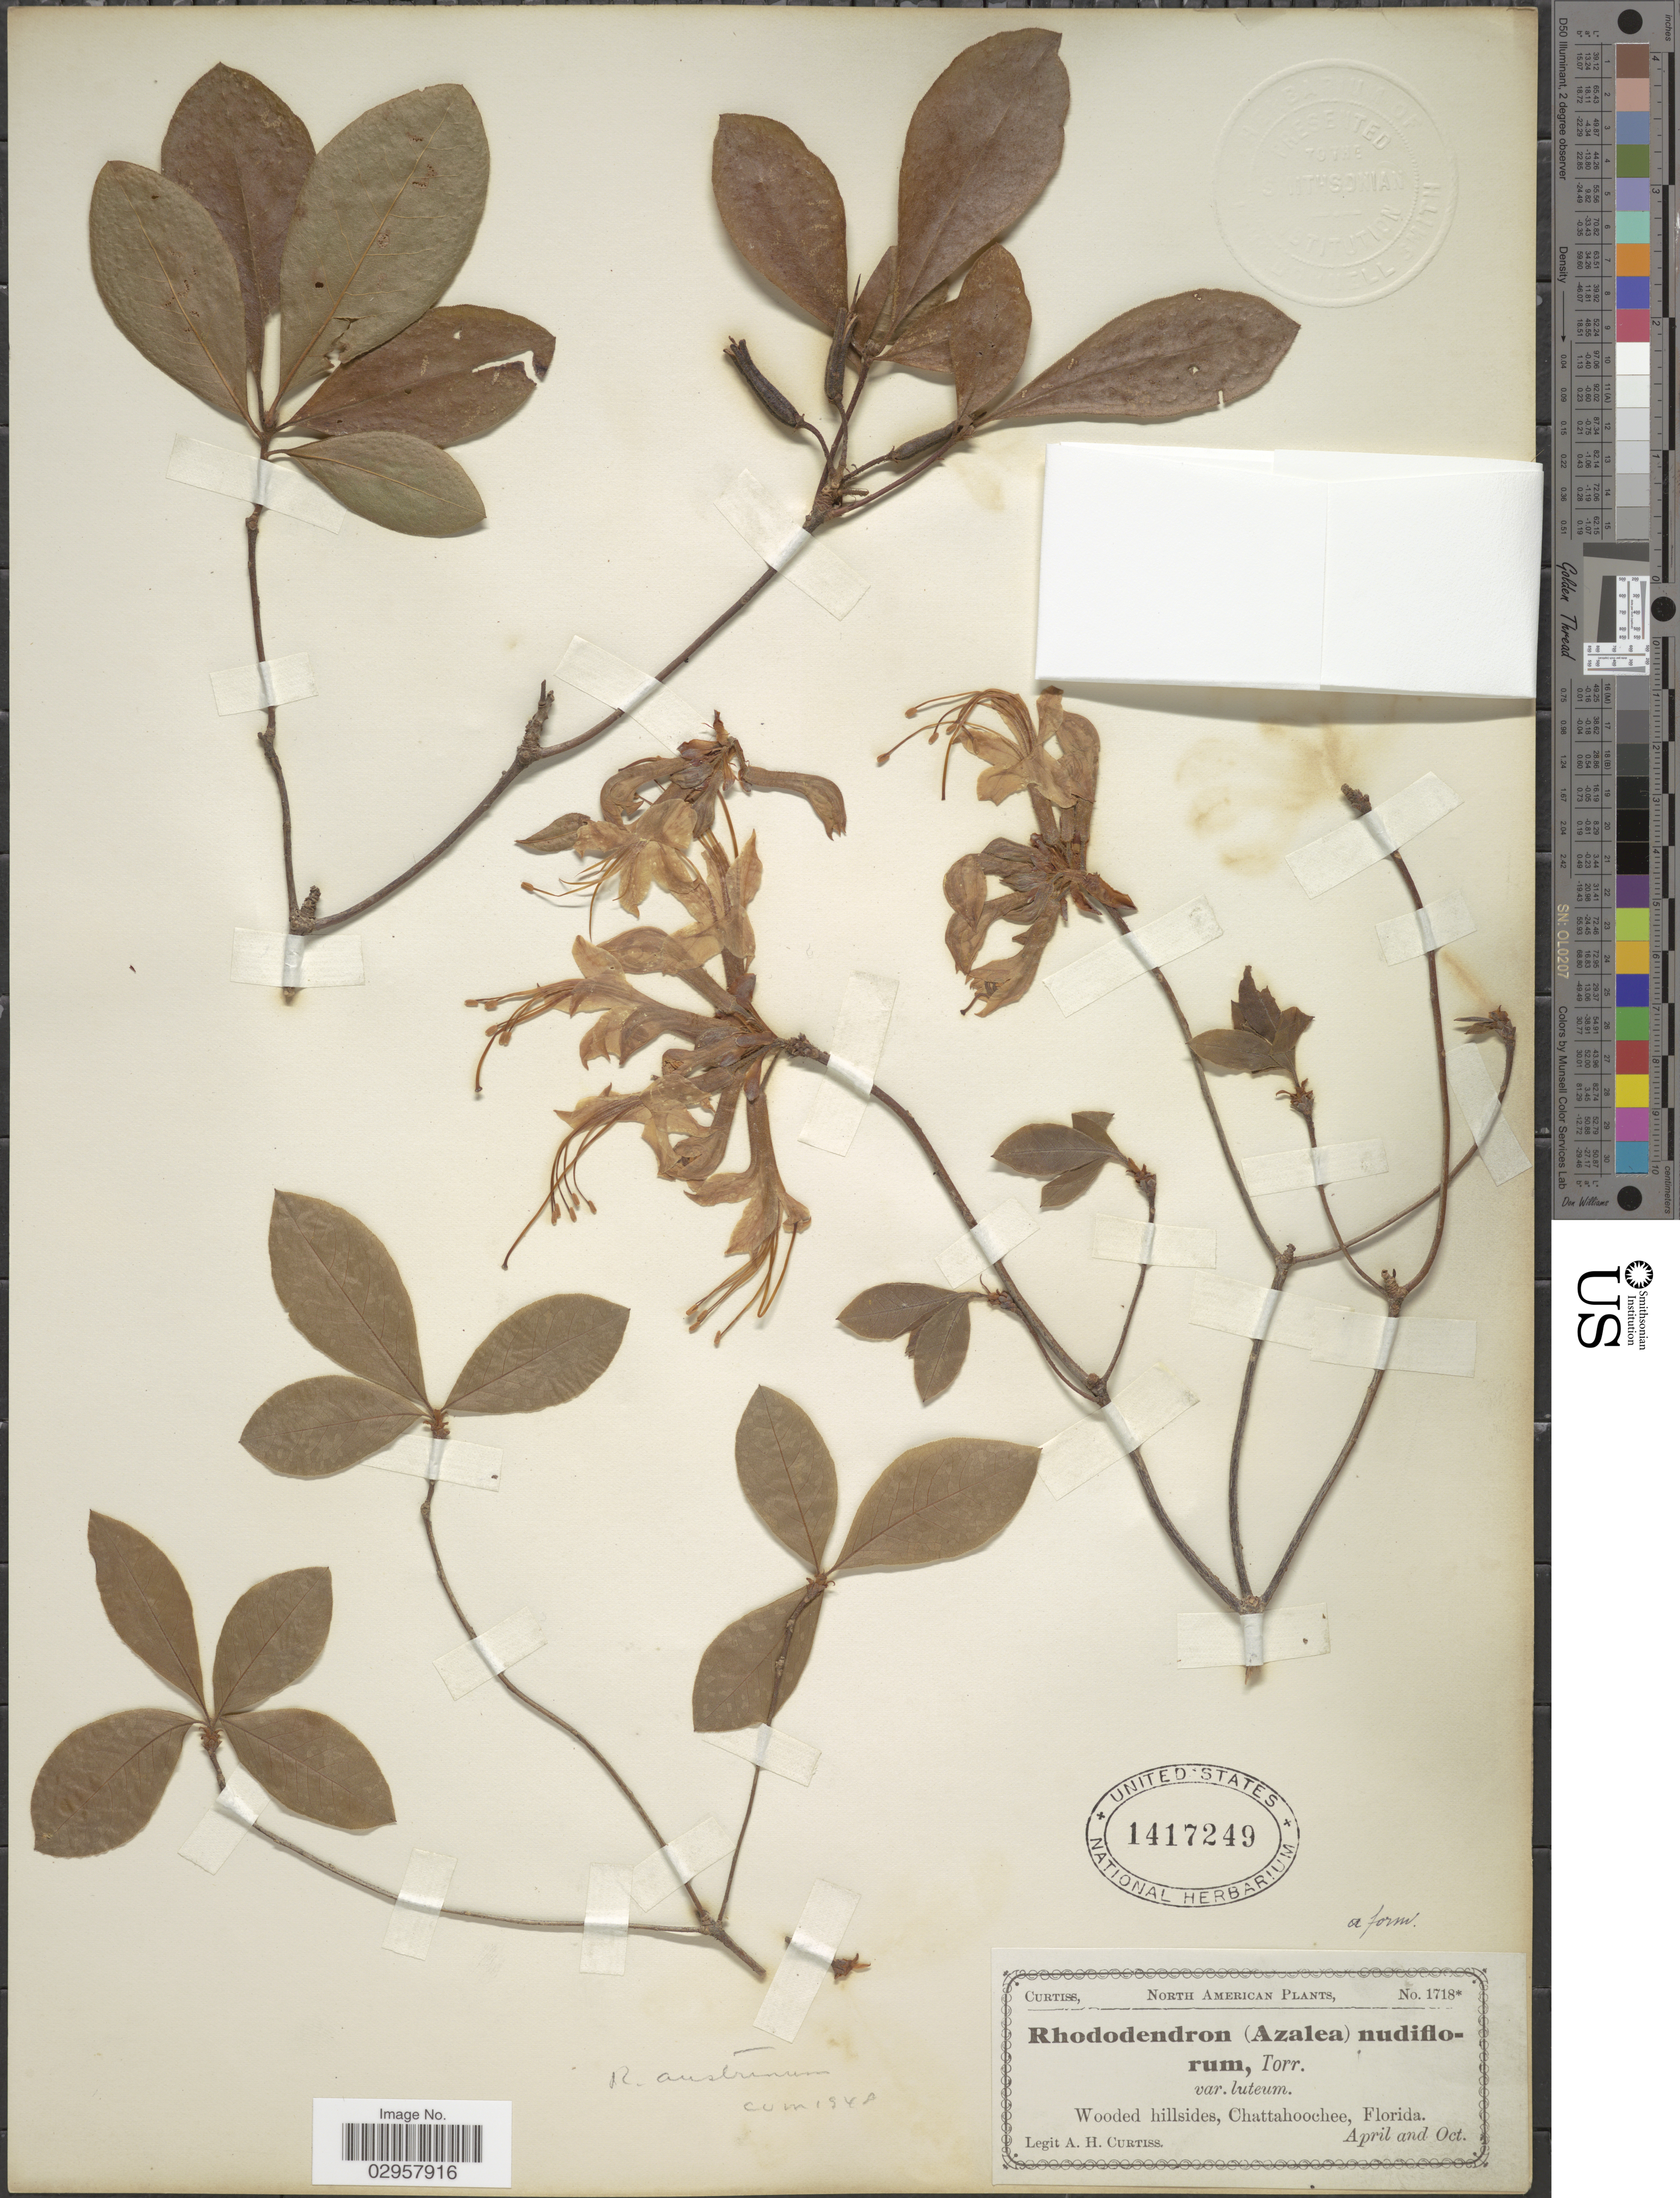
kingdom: Plantae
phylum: Tracheophyta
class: Magnoliopsida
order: Ericales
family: Ericaceae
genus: Rhododendron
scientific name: Rhododendron atlanticum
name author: (Ashe) Rehder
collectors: A. H. Curtiss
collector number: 1718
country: United States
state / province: Florida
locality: Wooded hillsides, Chattahoochee.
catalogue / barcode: US 1417249